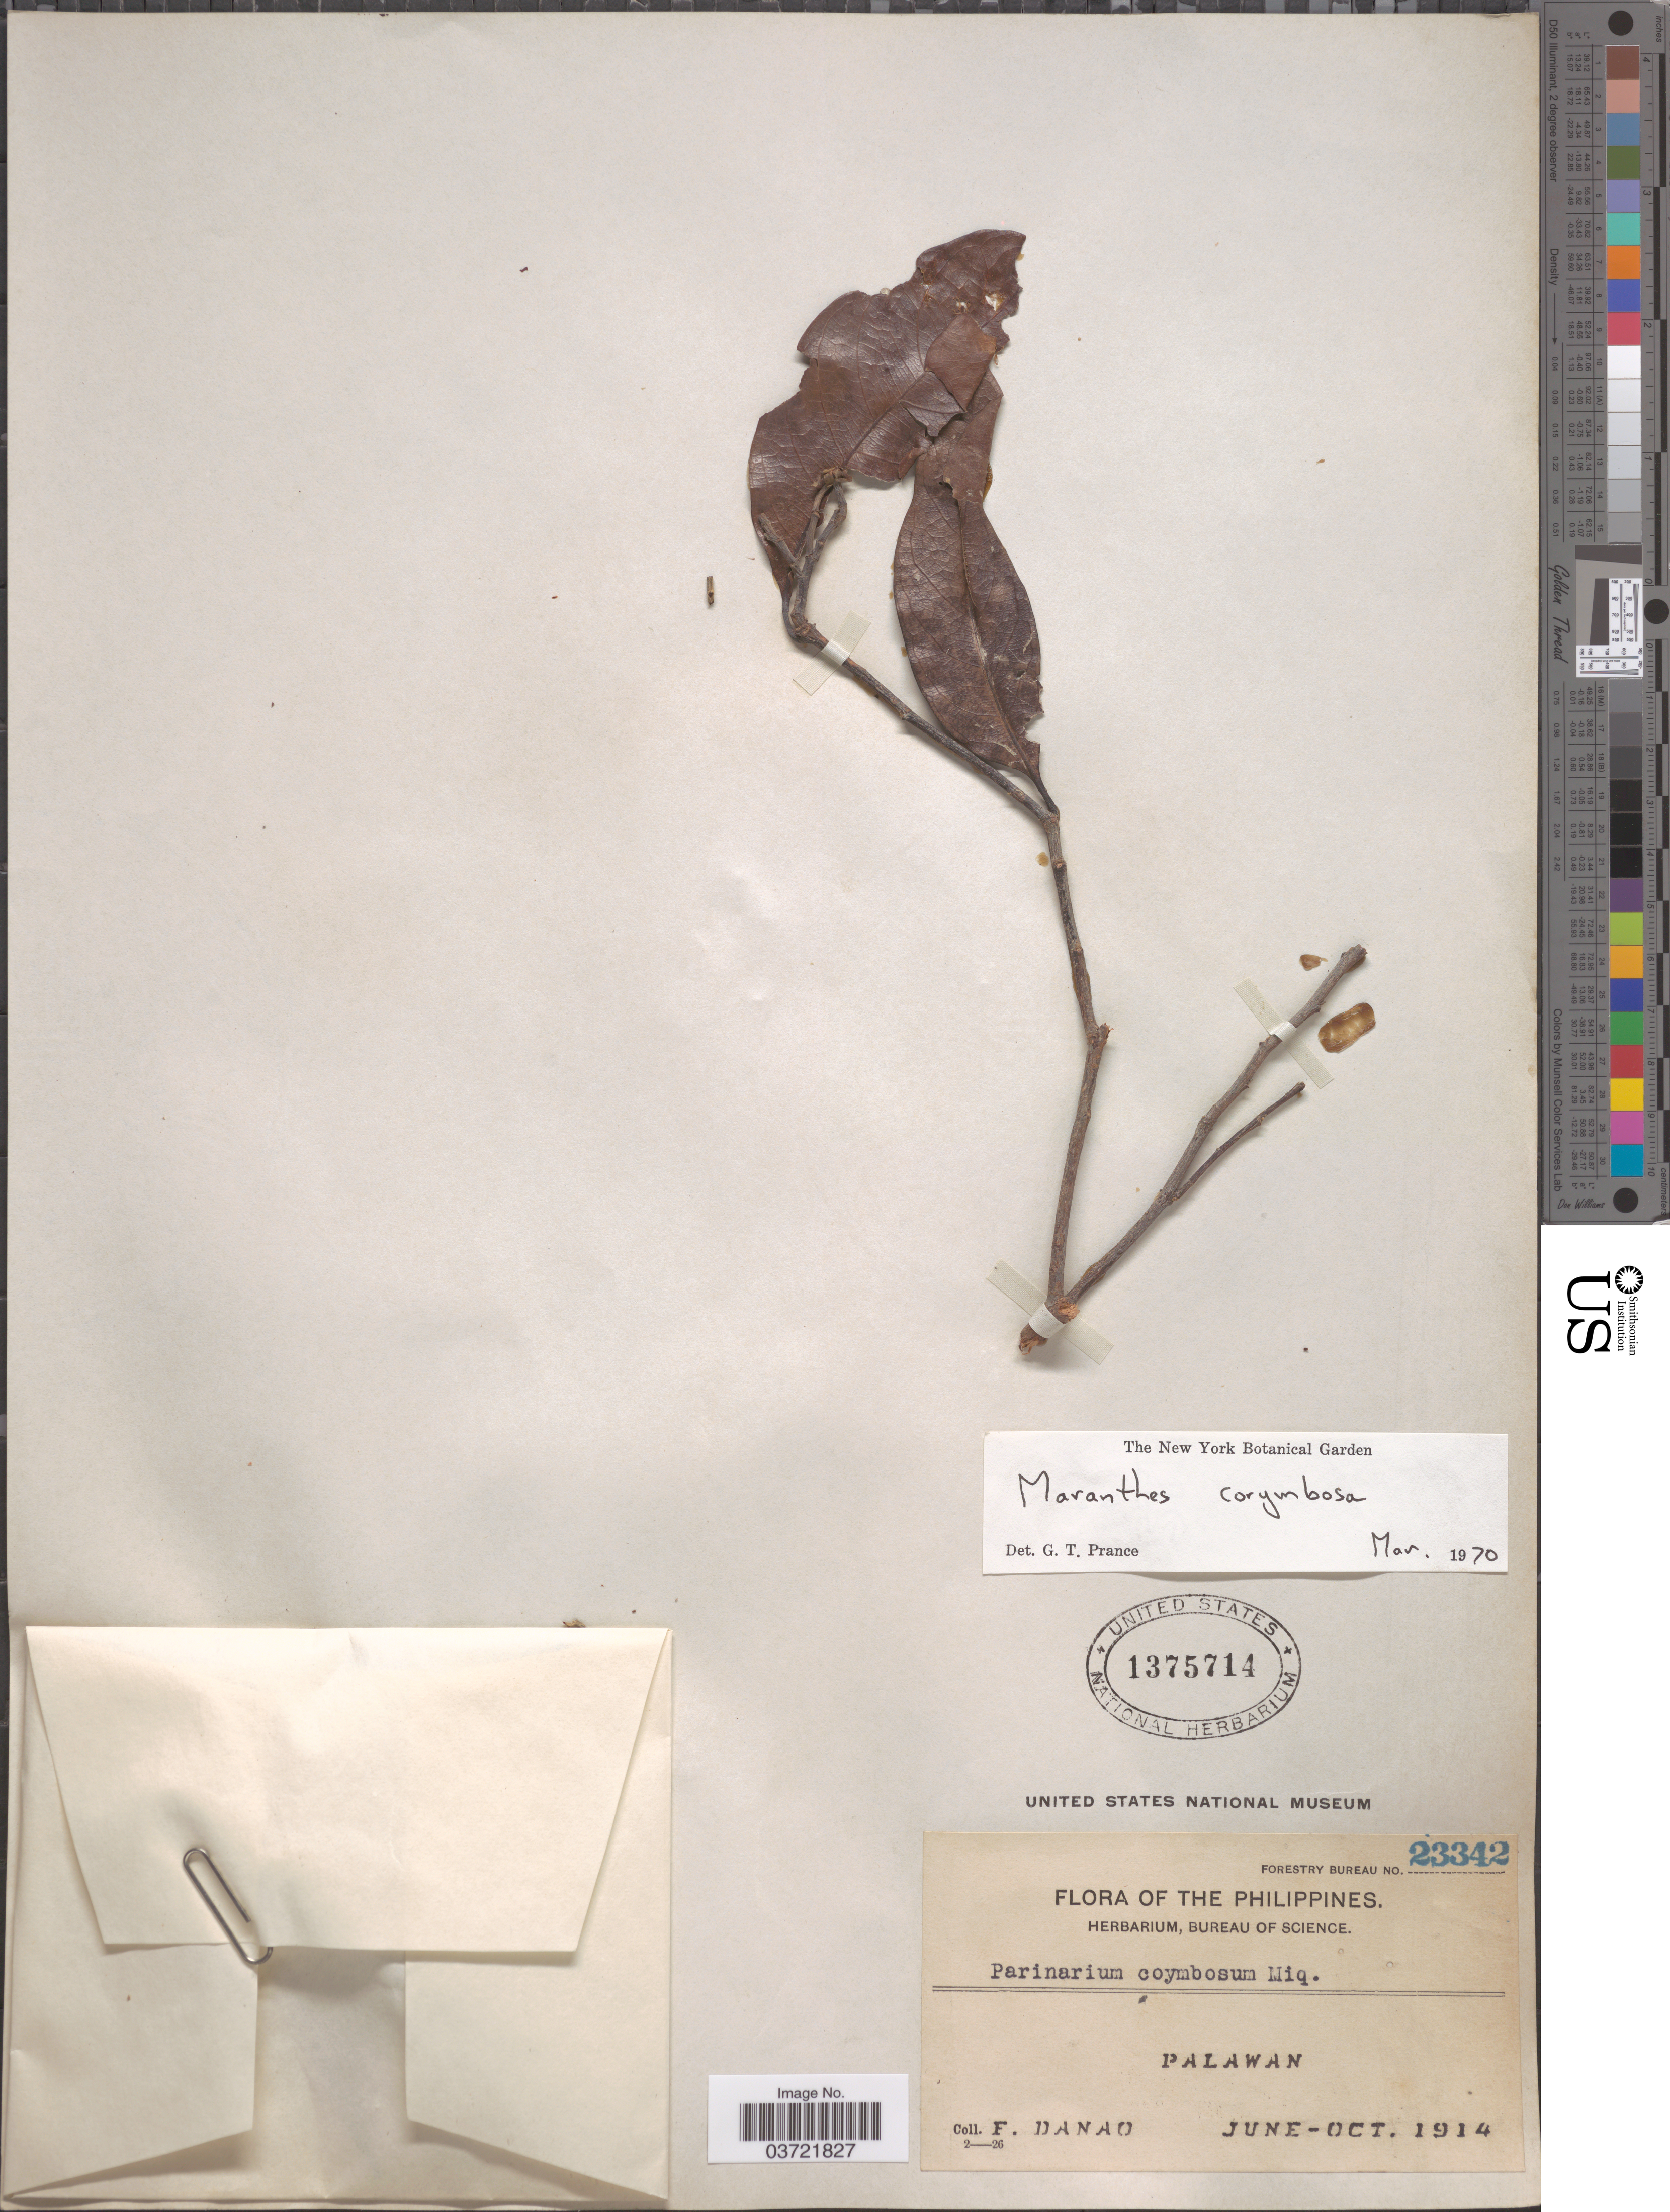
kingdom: Plantae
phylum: Tracheophyta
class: Magnoliopsida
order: Malpighiales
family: Chrysobalanaceae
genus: Maranthes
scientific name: Maranthes corymbosa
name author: Blume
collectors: F. Danao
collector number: Forestry Bureau 23342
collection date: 1914-06/1914-10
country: Philippines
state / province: Mimaropa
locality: Palawan.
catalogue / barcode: US 1375714